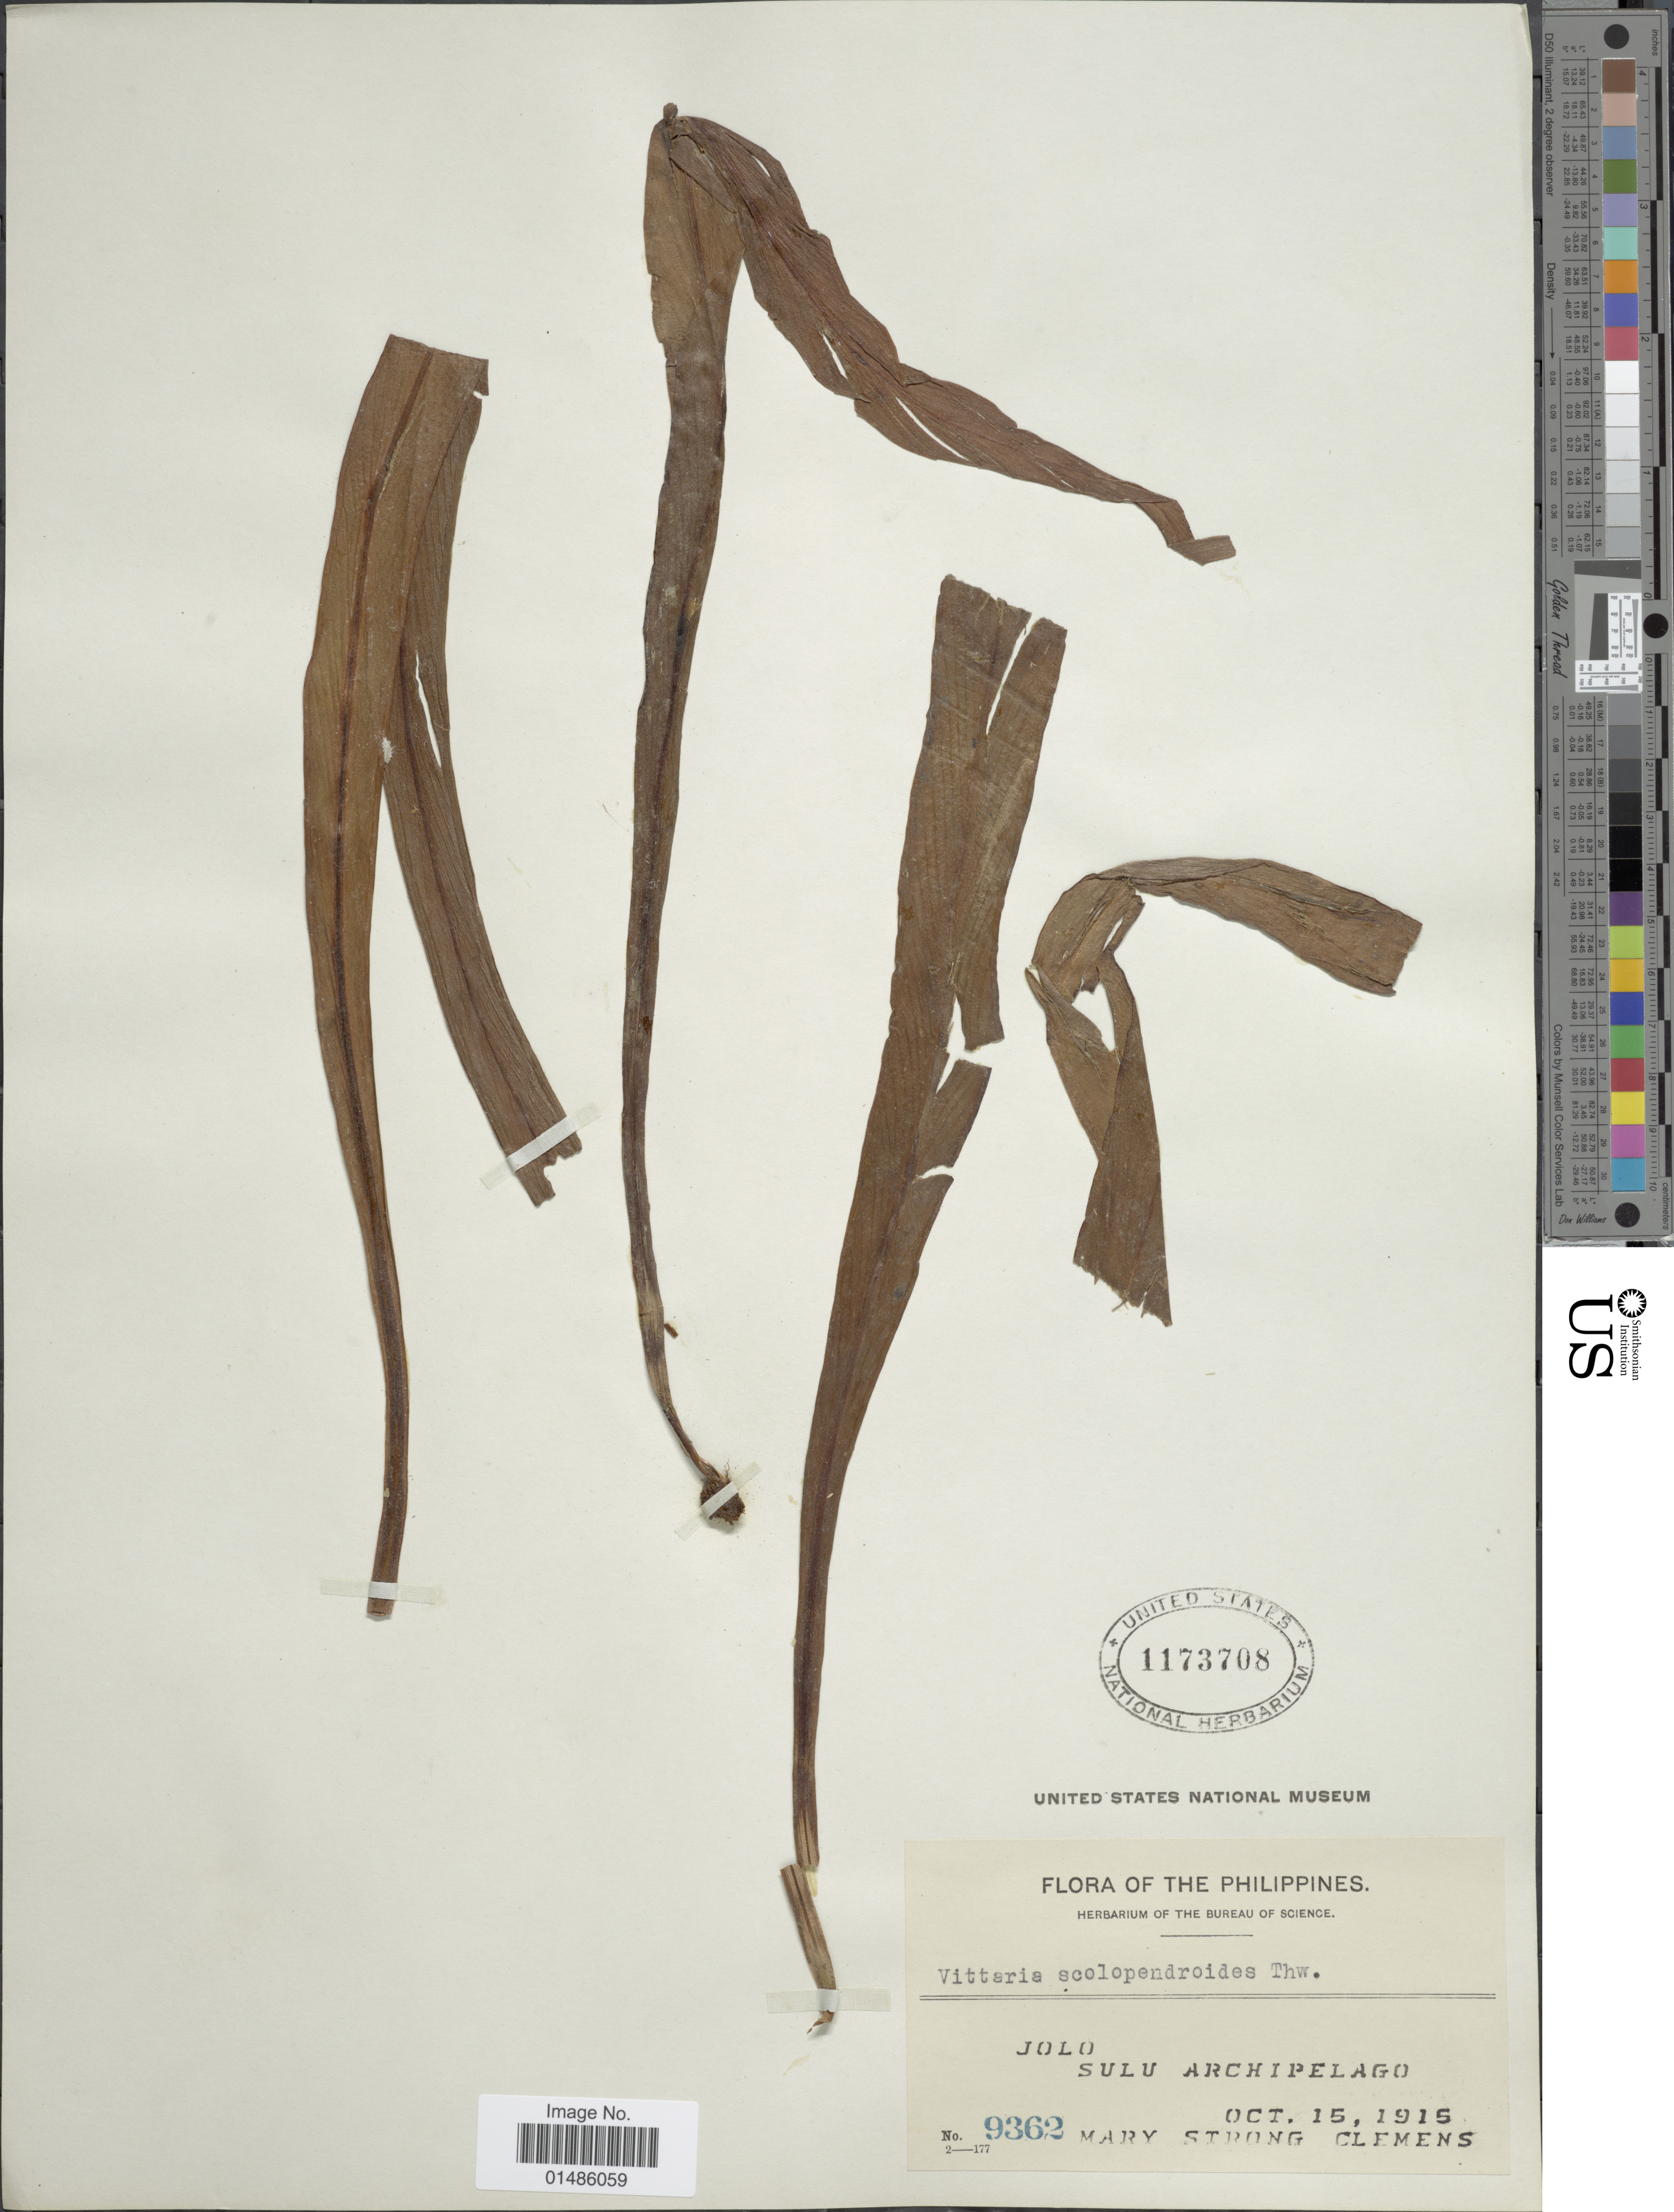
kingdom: Plantae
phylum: Tracheophyta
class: Polypodiopsida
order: Polypodiales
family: Pteridaceae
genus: Haplopteris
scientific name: Haplopteris scolopendrina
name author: (Bory) Presl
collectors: M. S. Clemens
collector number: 9362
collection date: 1915-10-15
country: Philippines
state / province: Muslim Mindanao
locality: Jolo, Sulu Archipelago.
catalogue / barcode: US 1173708